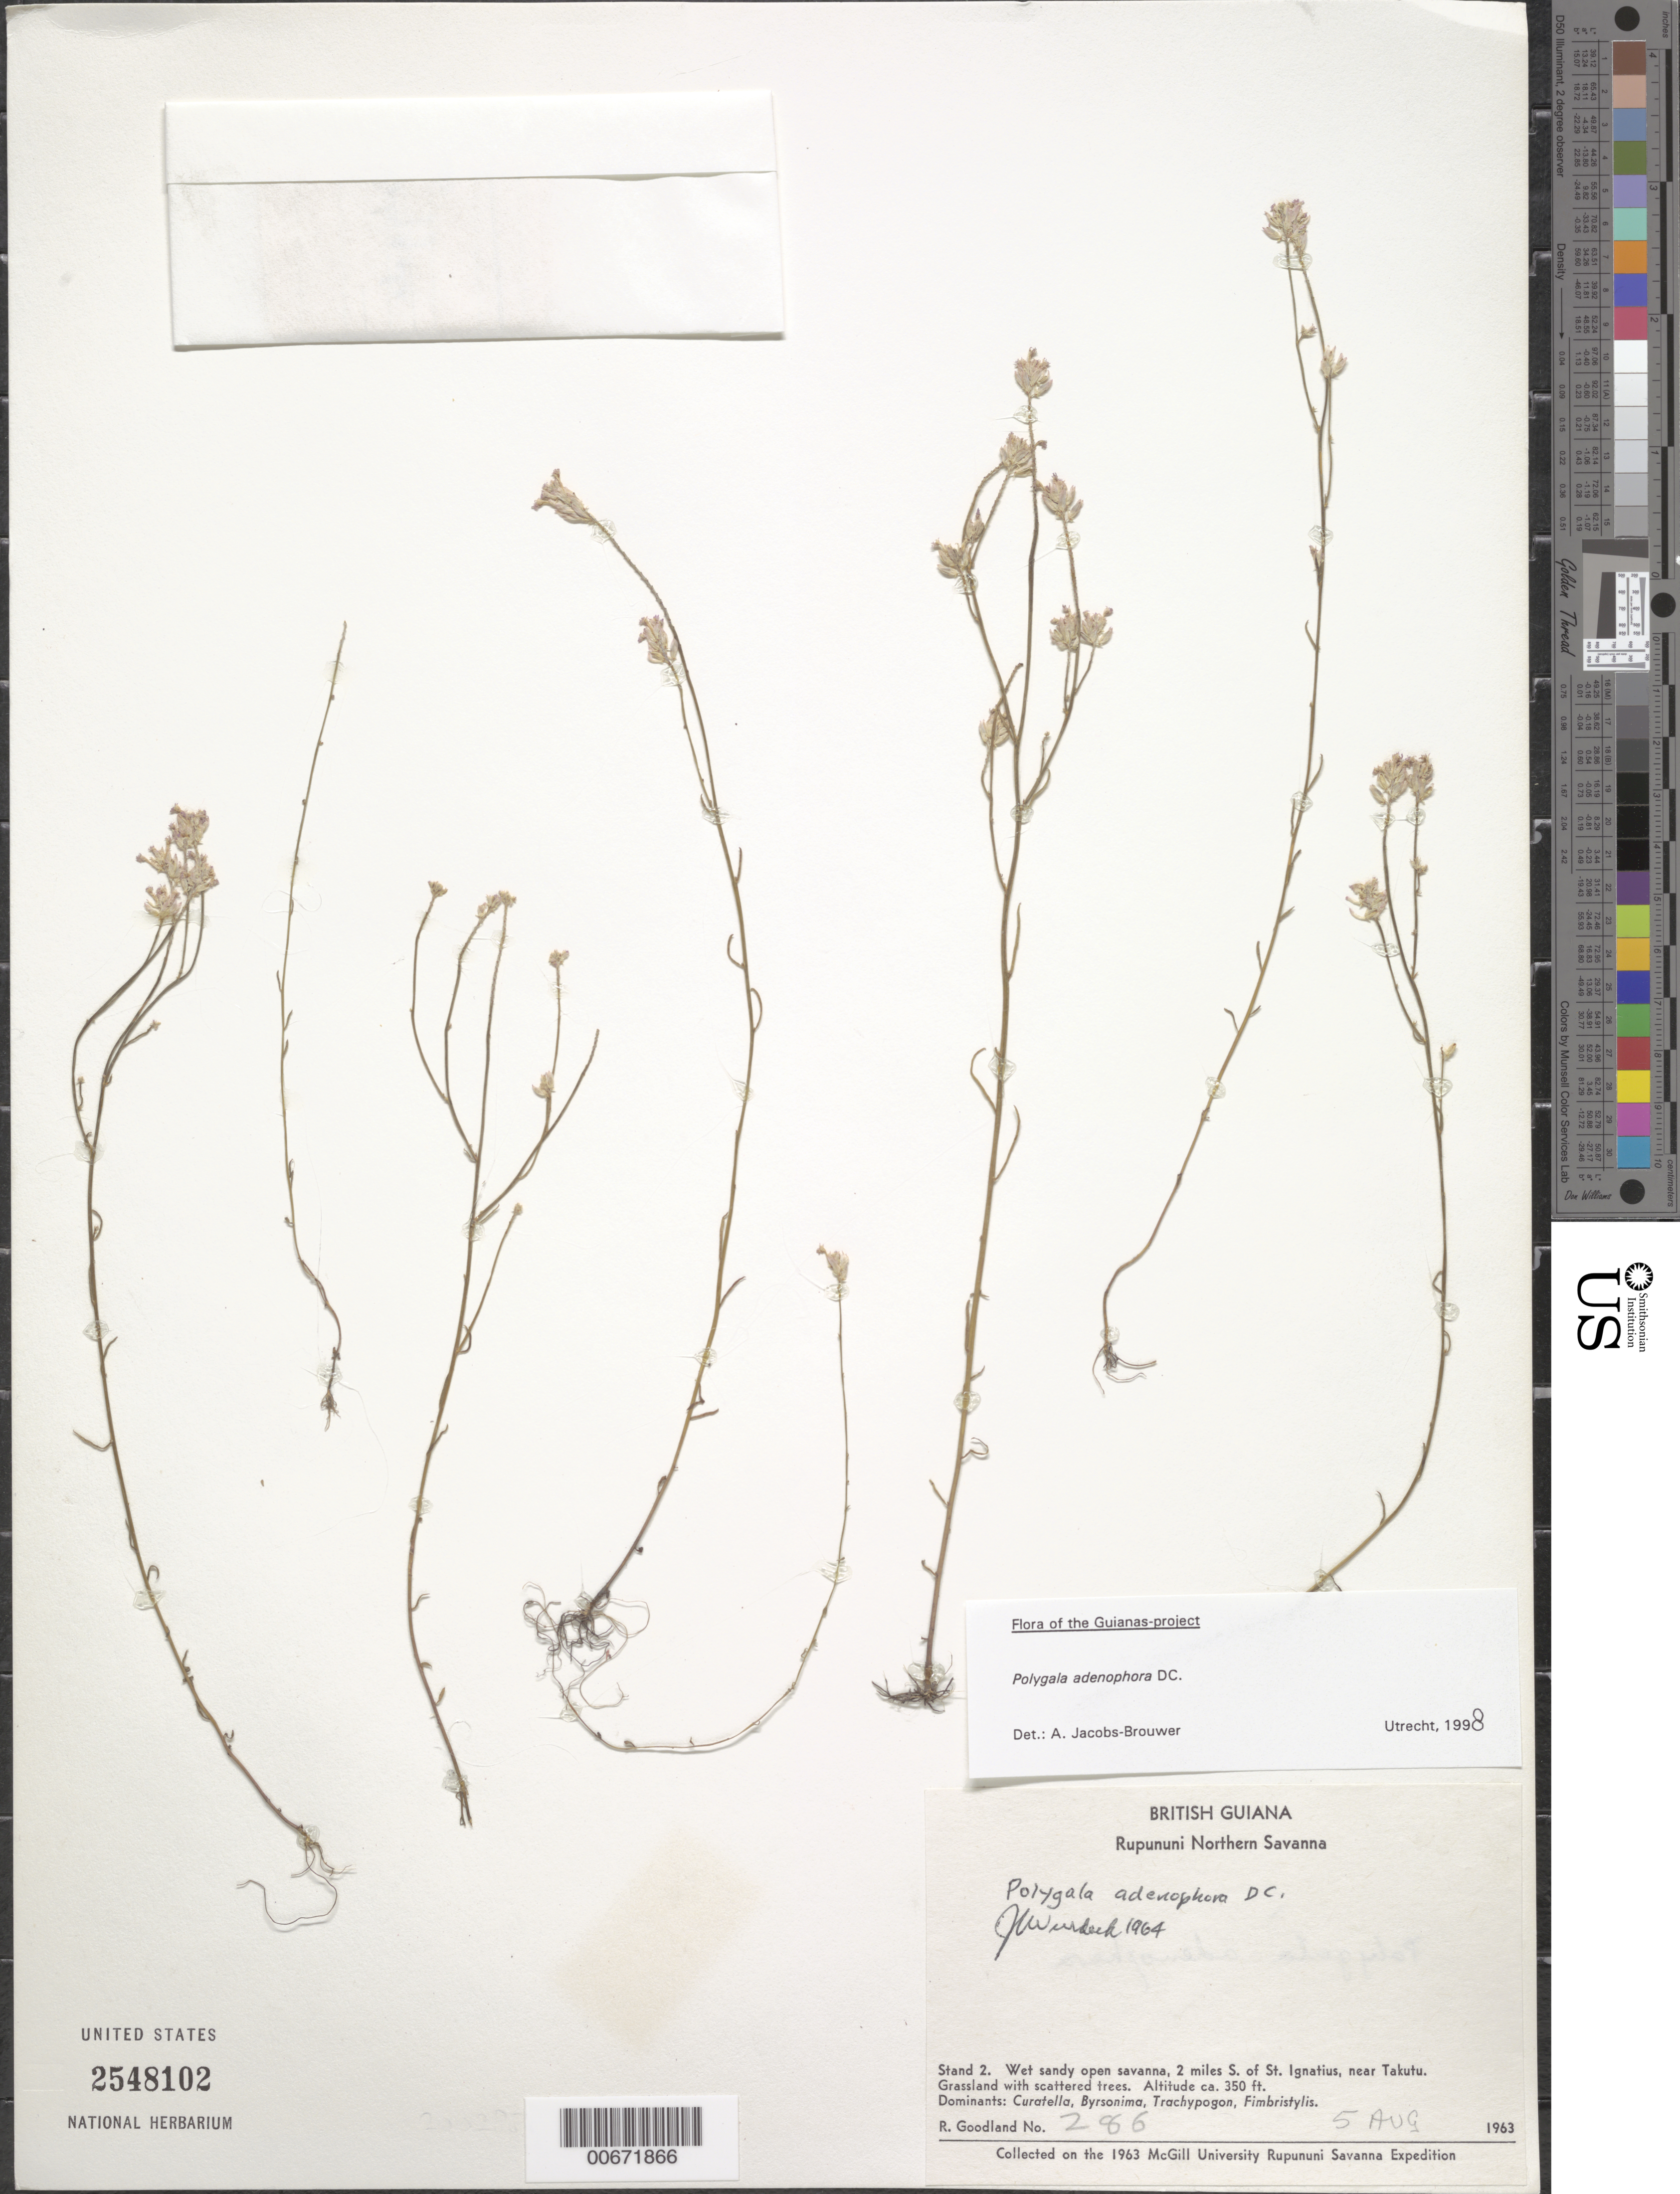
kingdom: Plantae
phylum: Tracheophyta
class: Magnoliopsida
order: Fabales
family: Polygalaceae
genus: Polygala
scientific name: Polygala adenophora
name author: DC.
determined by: Jacobs-Brouwer, A.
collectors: R. Goodland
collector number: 286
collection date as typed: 5-Aug-63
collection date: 1963-08-05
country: Guyana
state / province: U. Takutu-U. Essequibo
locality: Rupununi Northern Savanna, St. Ignatius, 2 mi. S of; near Takutu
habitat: Wet, sandy open savanna. Grassland with scattered trees. Dominants: Curatella, Byrsonima, Trachypogon, Fimbristylis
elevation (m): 107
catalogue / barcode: US 2548102